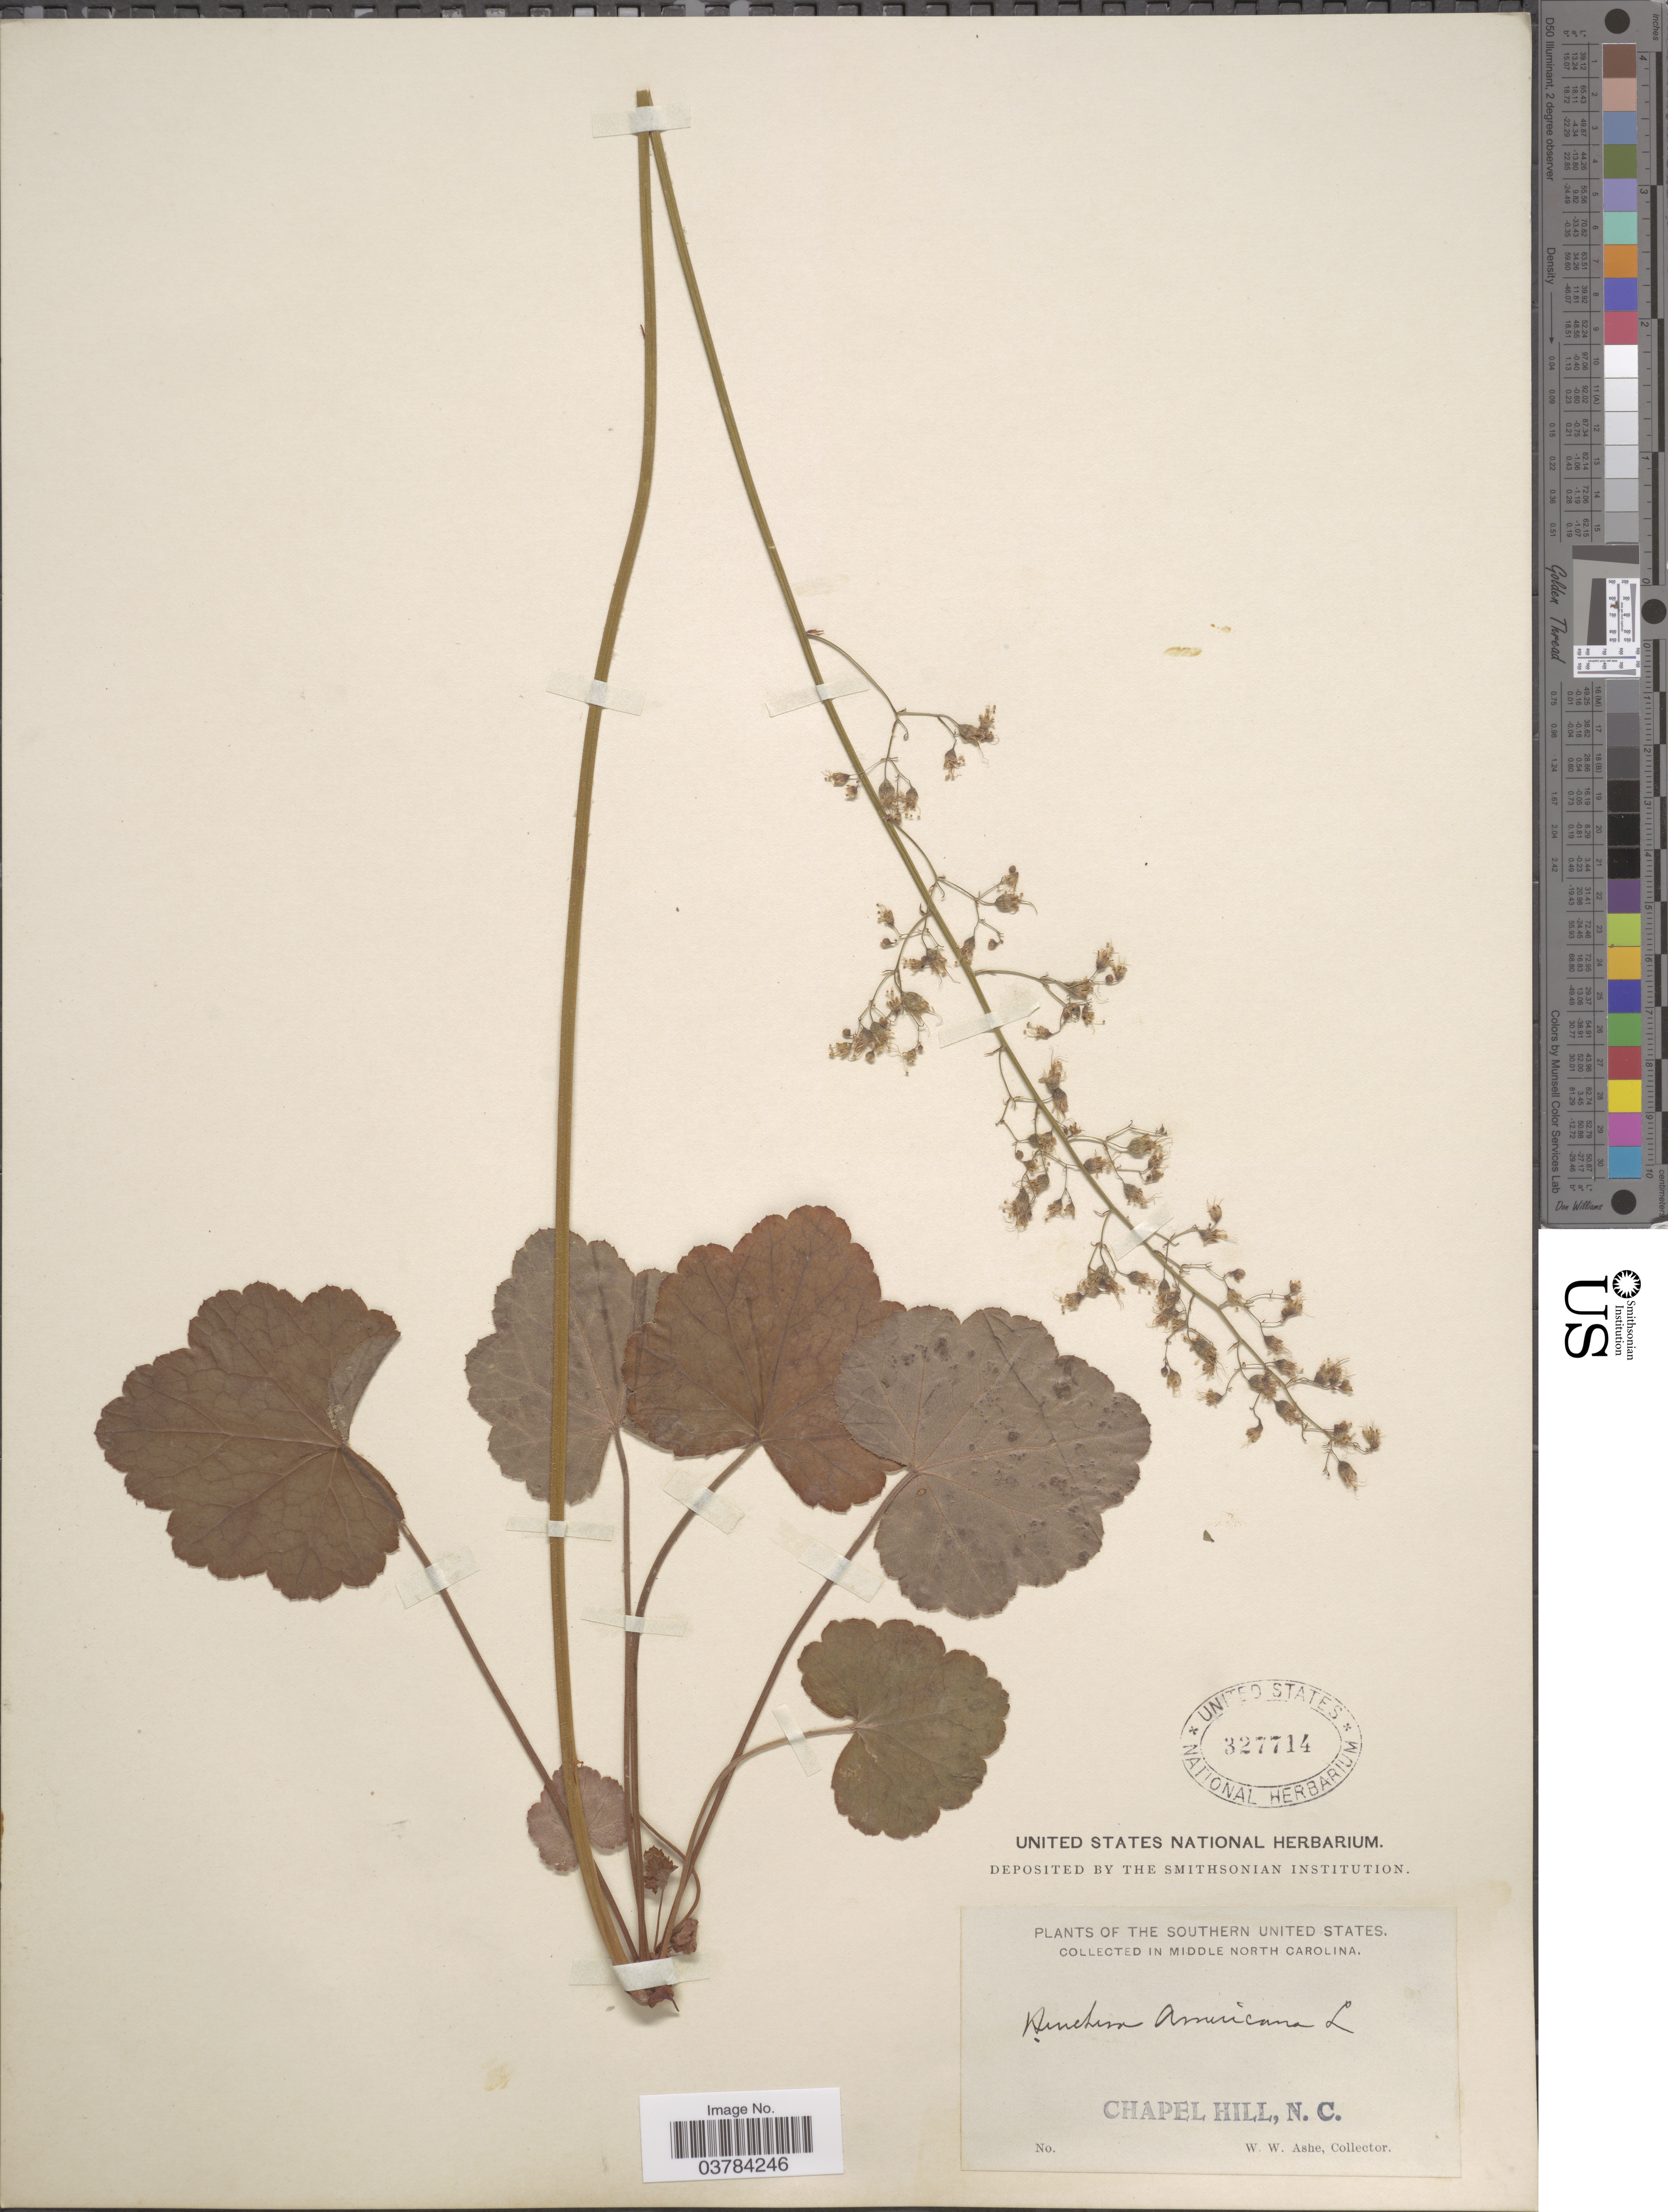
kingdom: Plantae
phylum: Tracheophyta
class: Magnoliopsida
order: Saxifragales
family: Saxifragaceae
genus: Heuchera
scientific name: Heuchera americana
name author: L.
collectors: W. W. Ashe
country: United States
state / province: North Carolina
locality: The Southern United States. In Middle North Carolina. Chapel Hill.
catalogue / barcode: US 327714